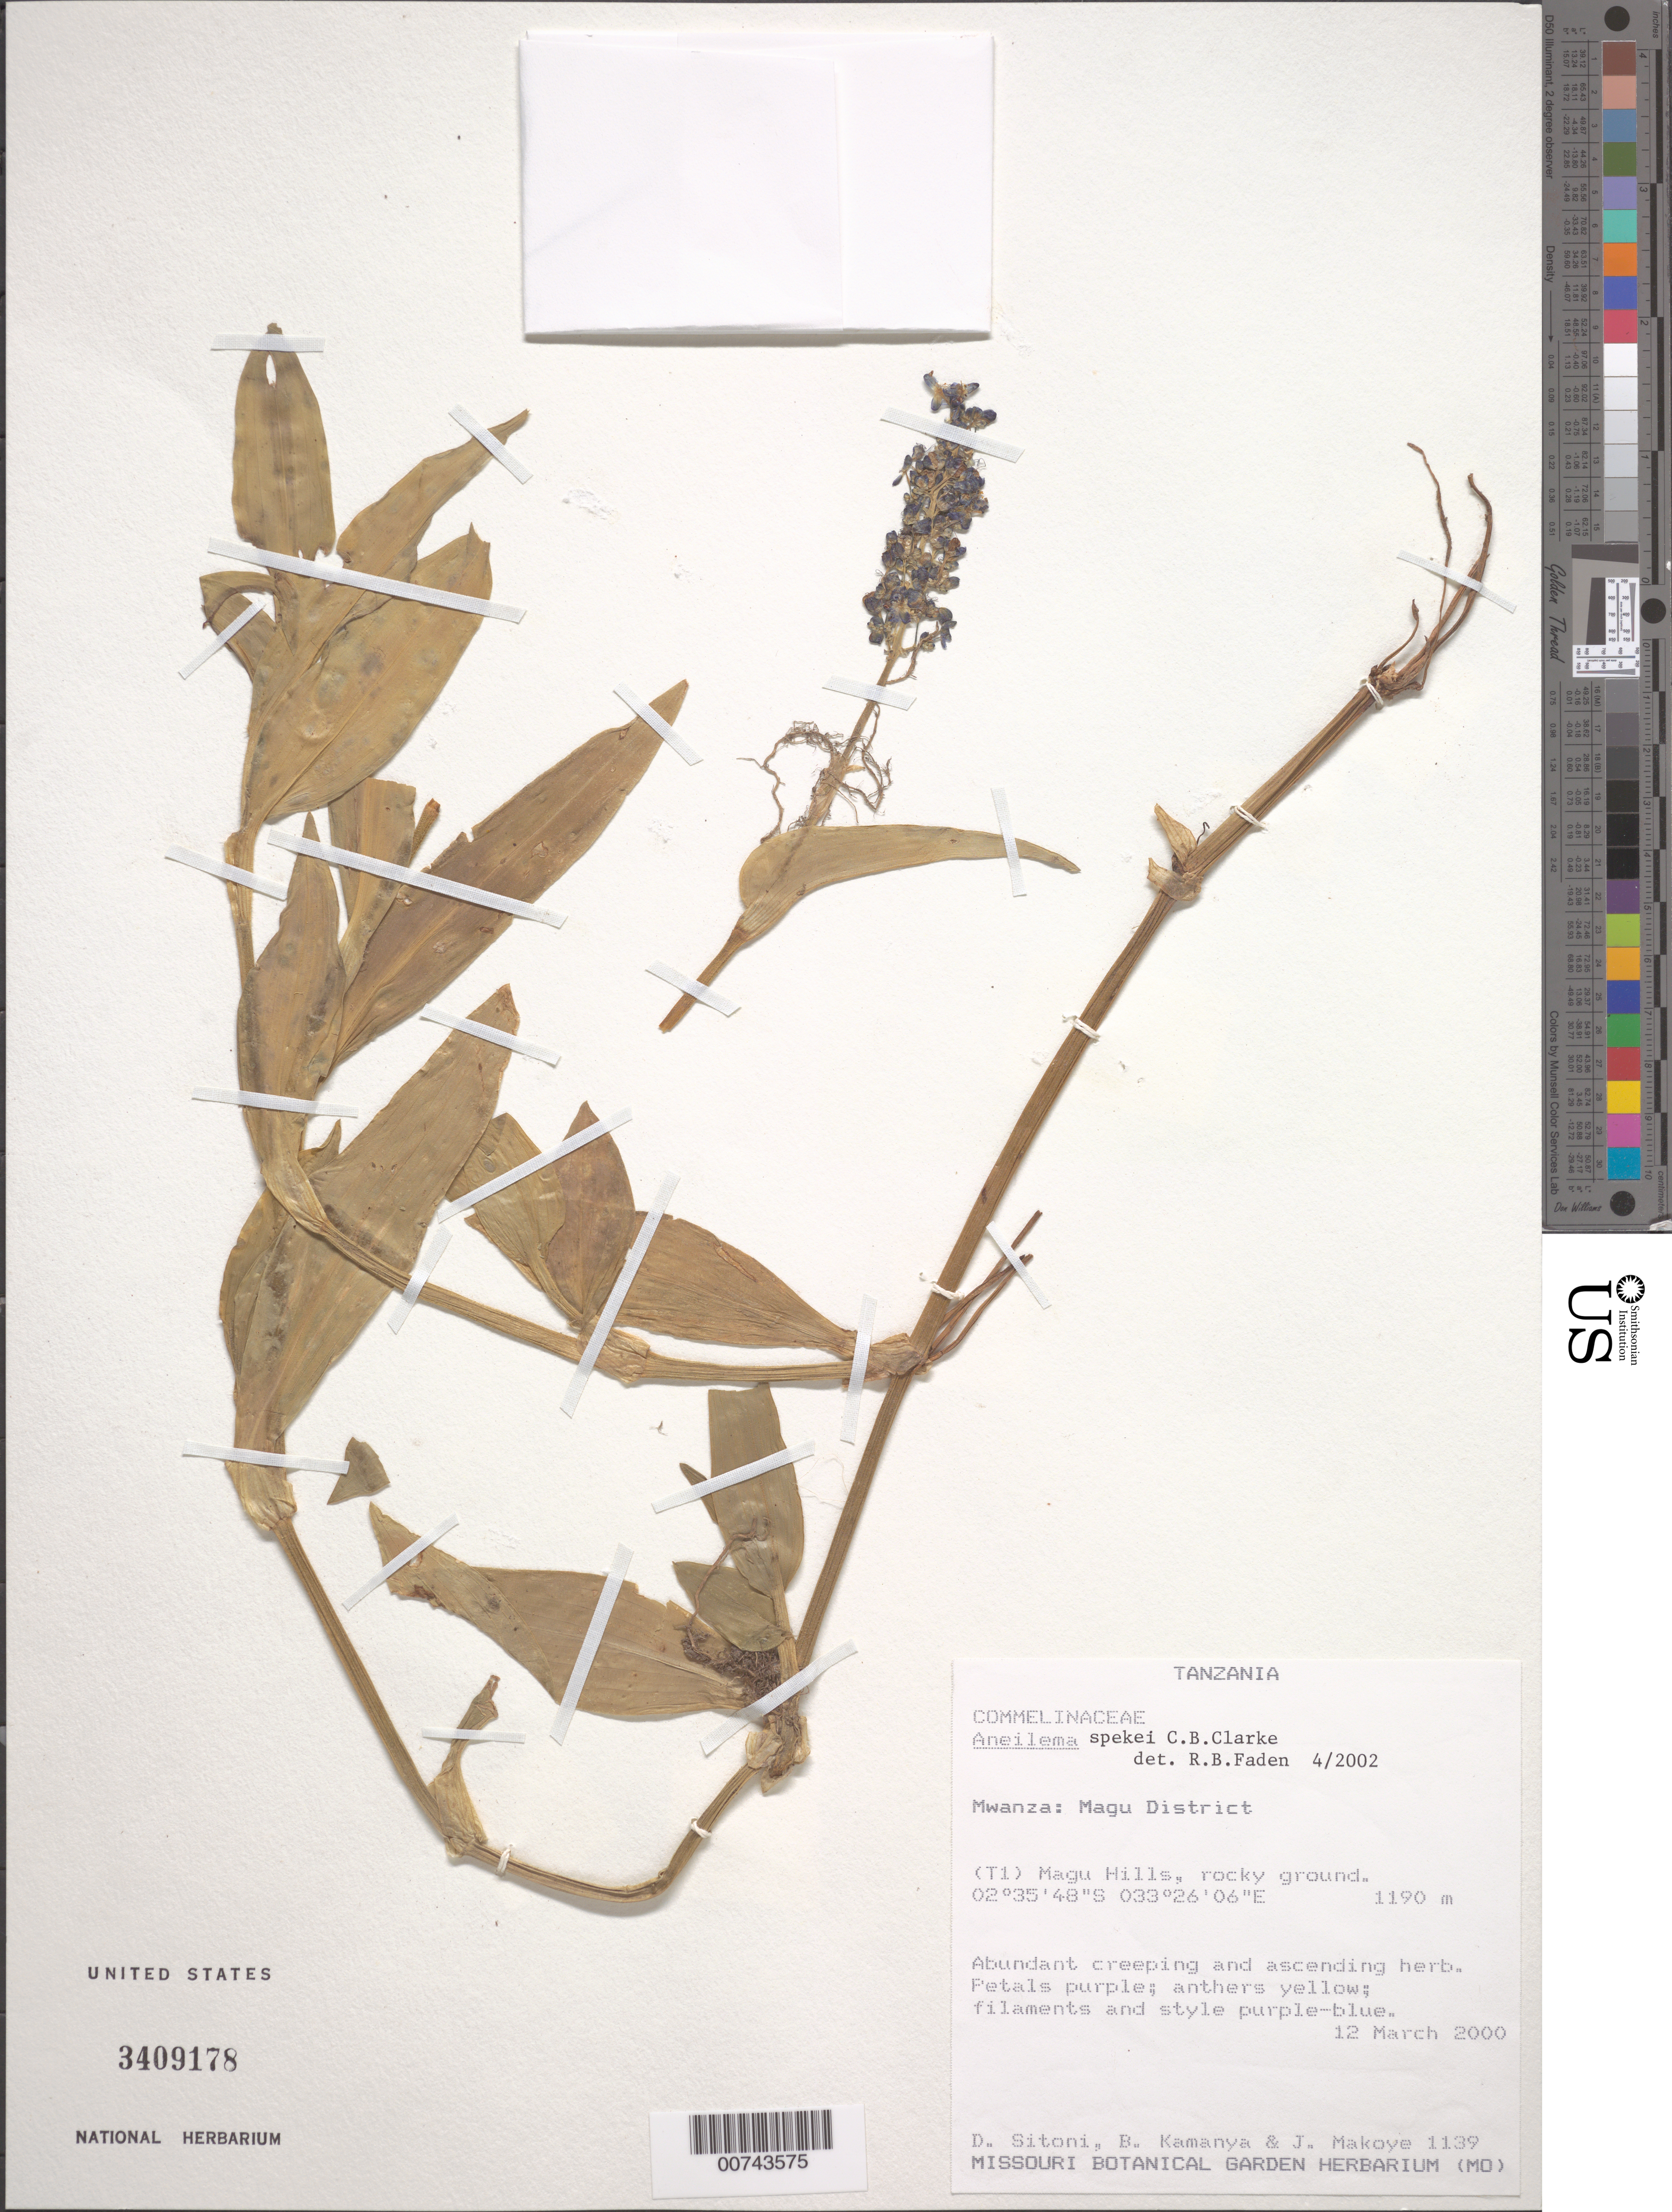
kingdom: Plantae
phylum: Tracheophyta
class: Liliopsida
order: Commelinales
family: Commelinaceae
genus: Aneilema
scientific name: Aneilema spekei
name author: C.B. Clarke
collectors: D. Sitoni, B. Kamanya & J. Makoye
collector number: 1139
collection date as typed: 12 Mar 2000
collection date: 2000-03-12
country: Tanzania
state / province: Mwanza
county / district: Magu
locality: T1, Magu Hills.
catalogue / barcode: US 3409178